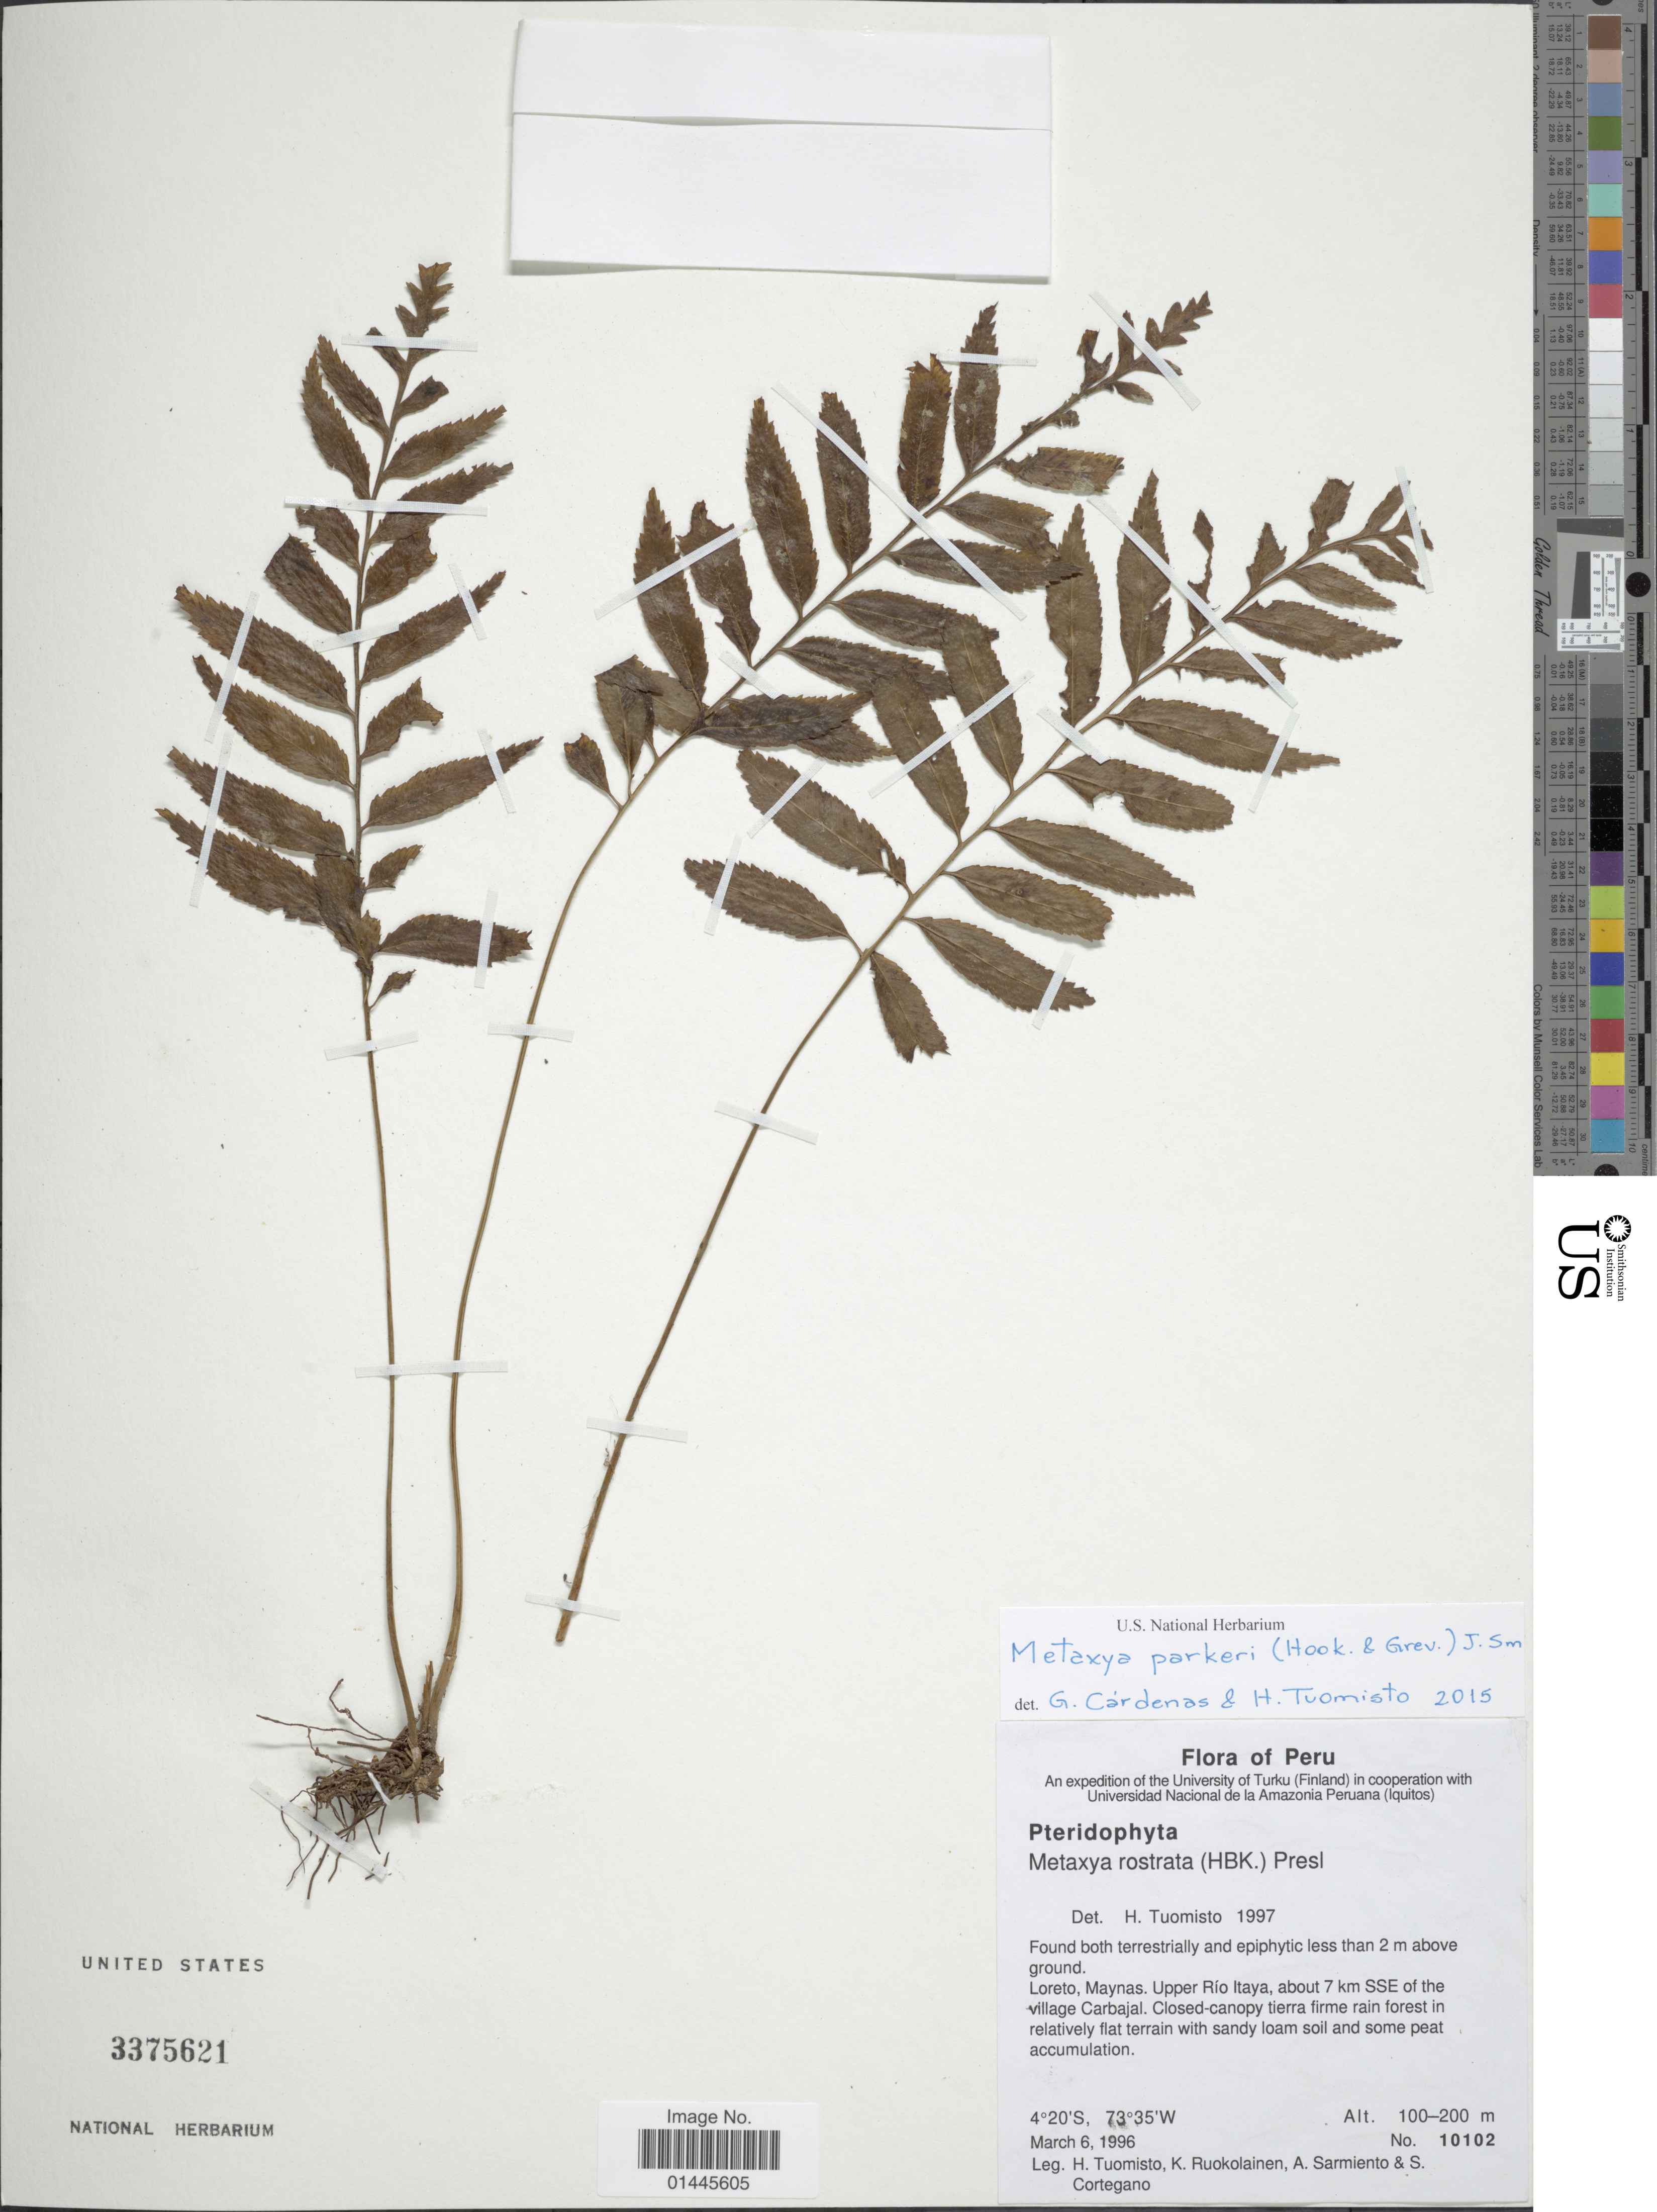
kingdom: Plantae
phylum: Tracheophyta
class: Polypodiopsida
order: Cyatheales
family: Metaxyaceae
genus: Metaxya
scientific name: Metaxya parkeri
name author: (Hook. & Grev.) J. Sm.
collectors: H. Tuomisto, K. Ruokolainen, A. Sarmiento & S. Cortegano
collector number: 10102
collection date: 1996-03-06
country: Peru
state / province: Loreto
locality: Maynas, upper Rio Itaya, about 7 km SSE of the village Carbajal.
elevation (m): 100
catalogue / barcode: US 3375621